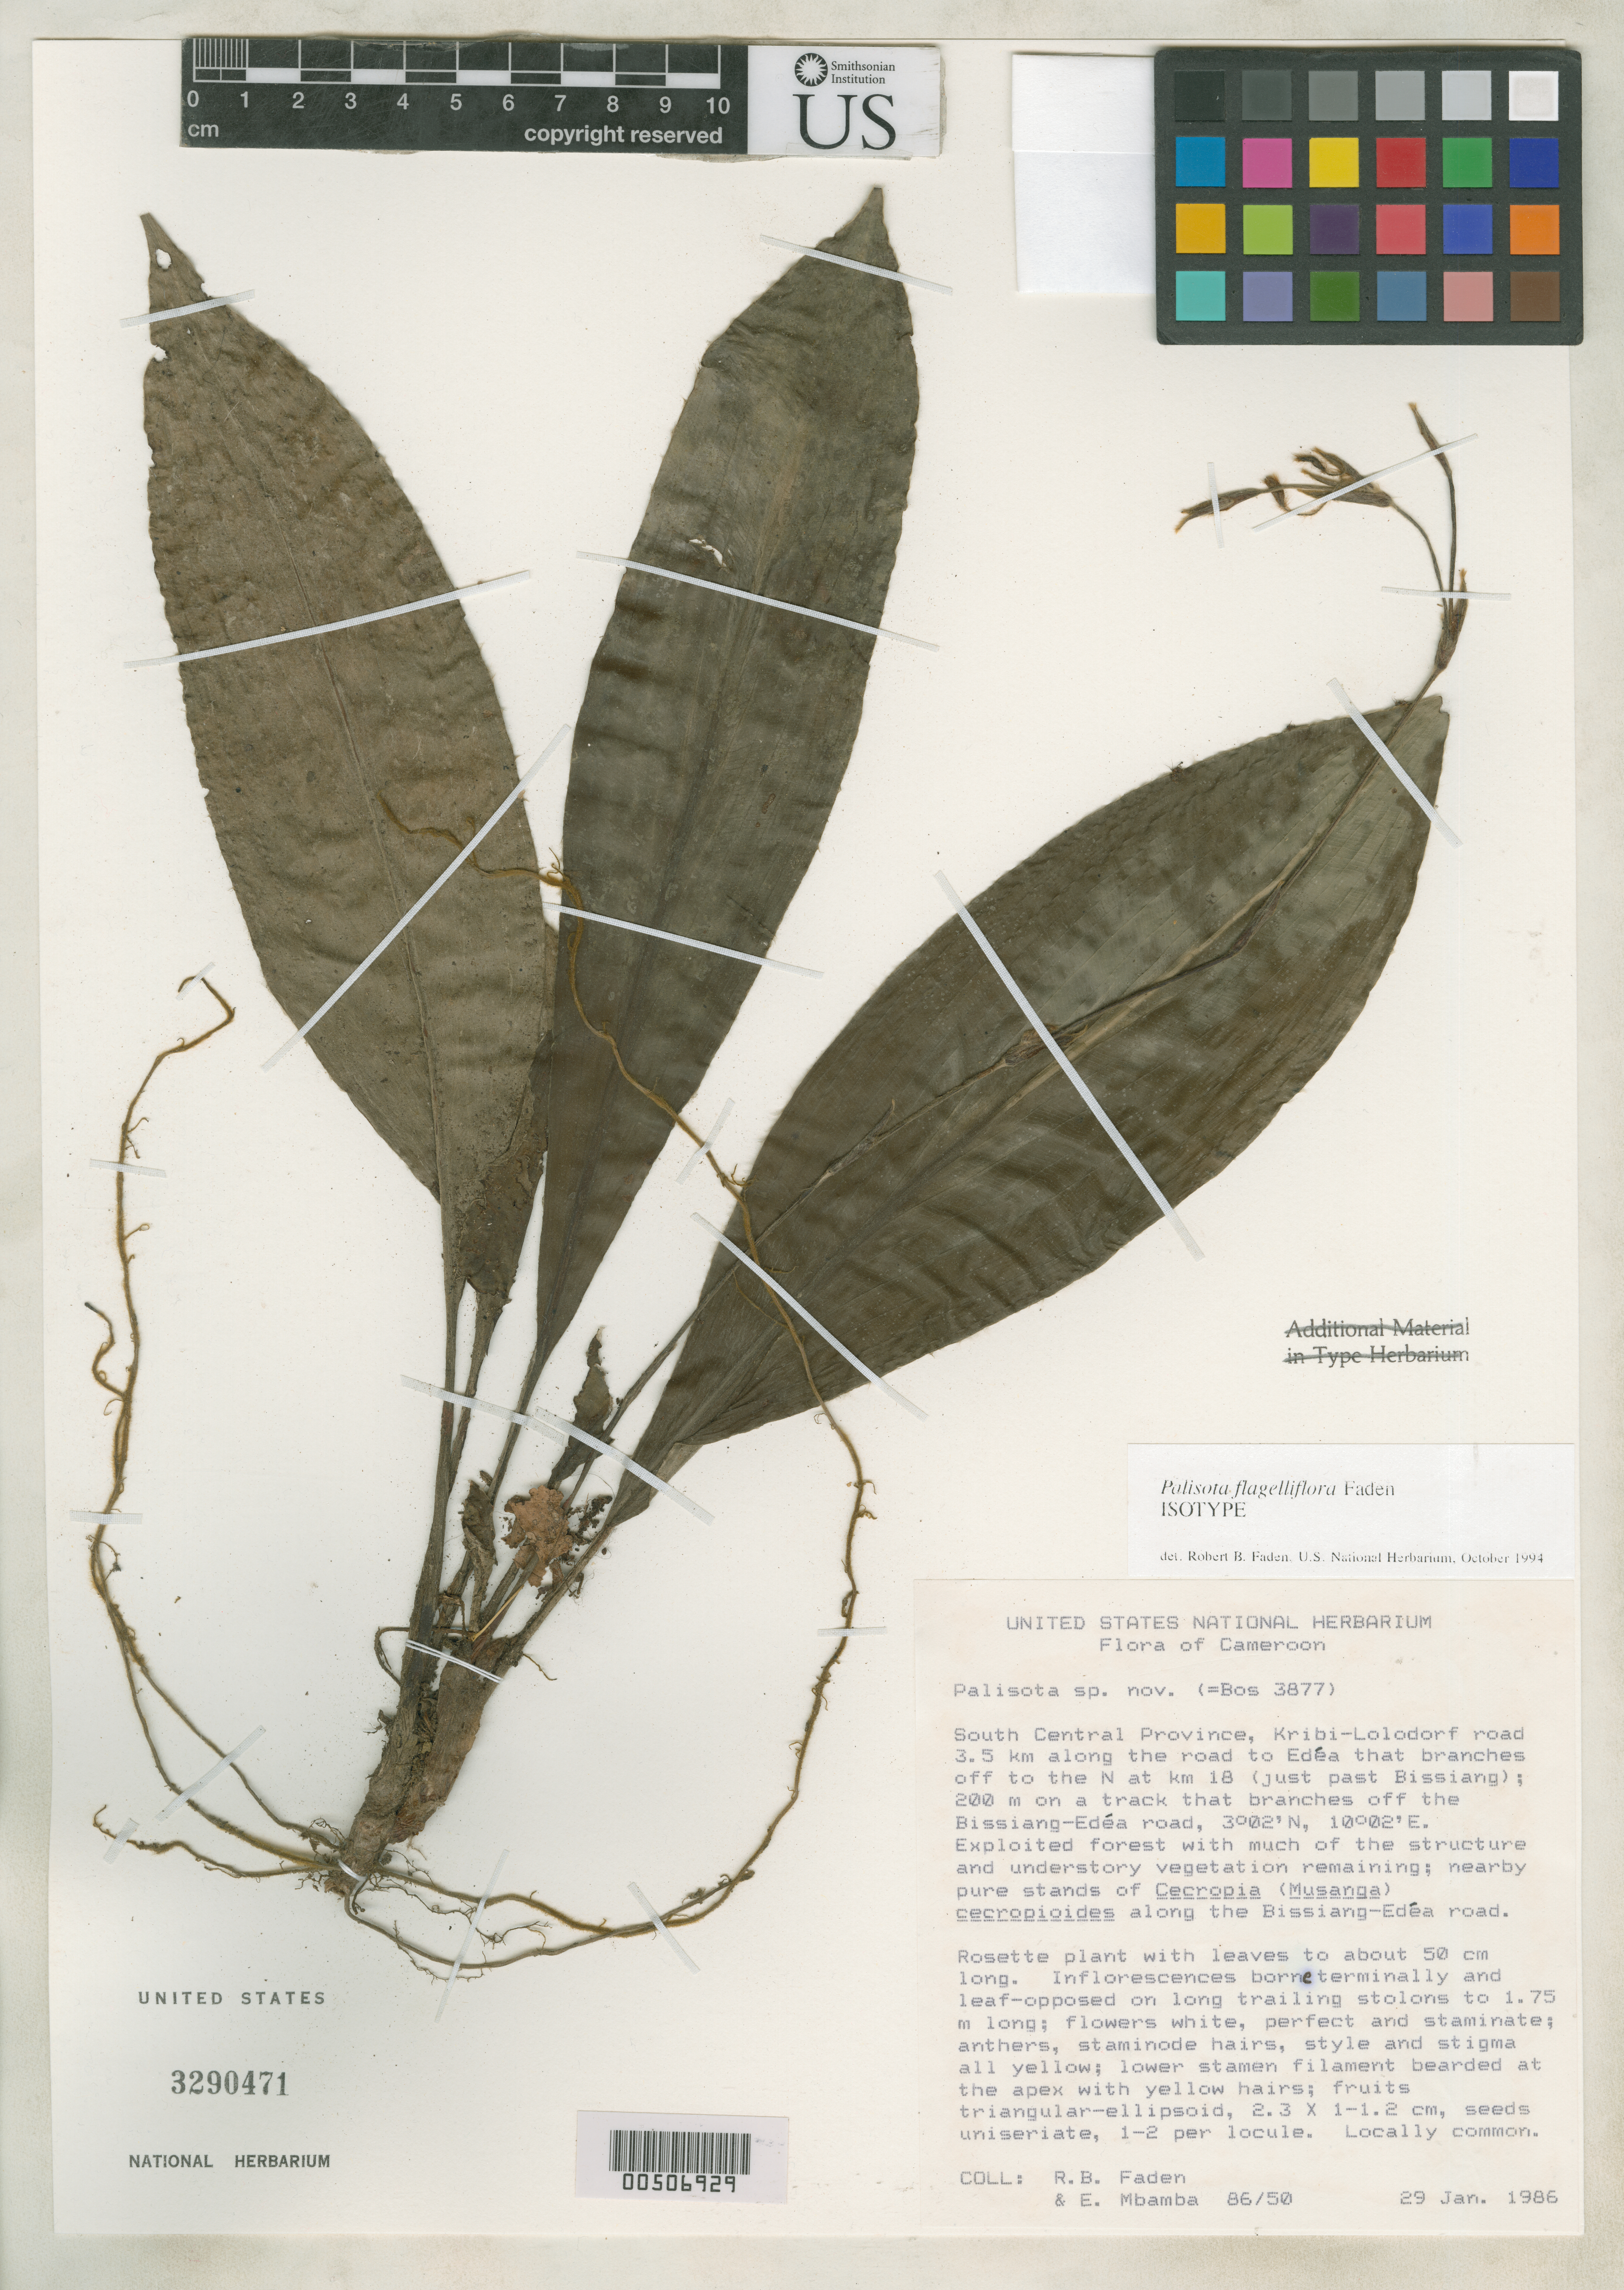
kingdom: Plantae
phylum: Tracheophyta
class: Liliopsida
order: Commelinales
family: Commelinaceae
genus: Palisota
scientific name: Palisota flagelliflora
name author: Faden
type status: Isotype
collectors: R. B. Faden & E. Mbamba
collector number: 86/50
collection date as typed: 29 Jan 1986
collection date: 1986-01-29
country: Cameroon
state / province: Sud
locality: Kribi-Lolodorf road 3.5 km along the road to Edea that branches off to the N at km 18 (just past Bissiang); 200 m on a track that branches off the Bissiang-Edea road.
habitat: Exploited forest.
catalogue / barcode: US 3290471